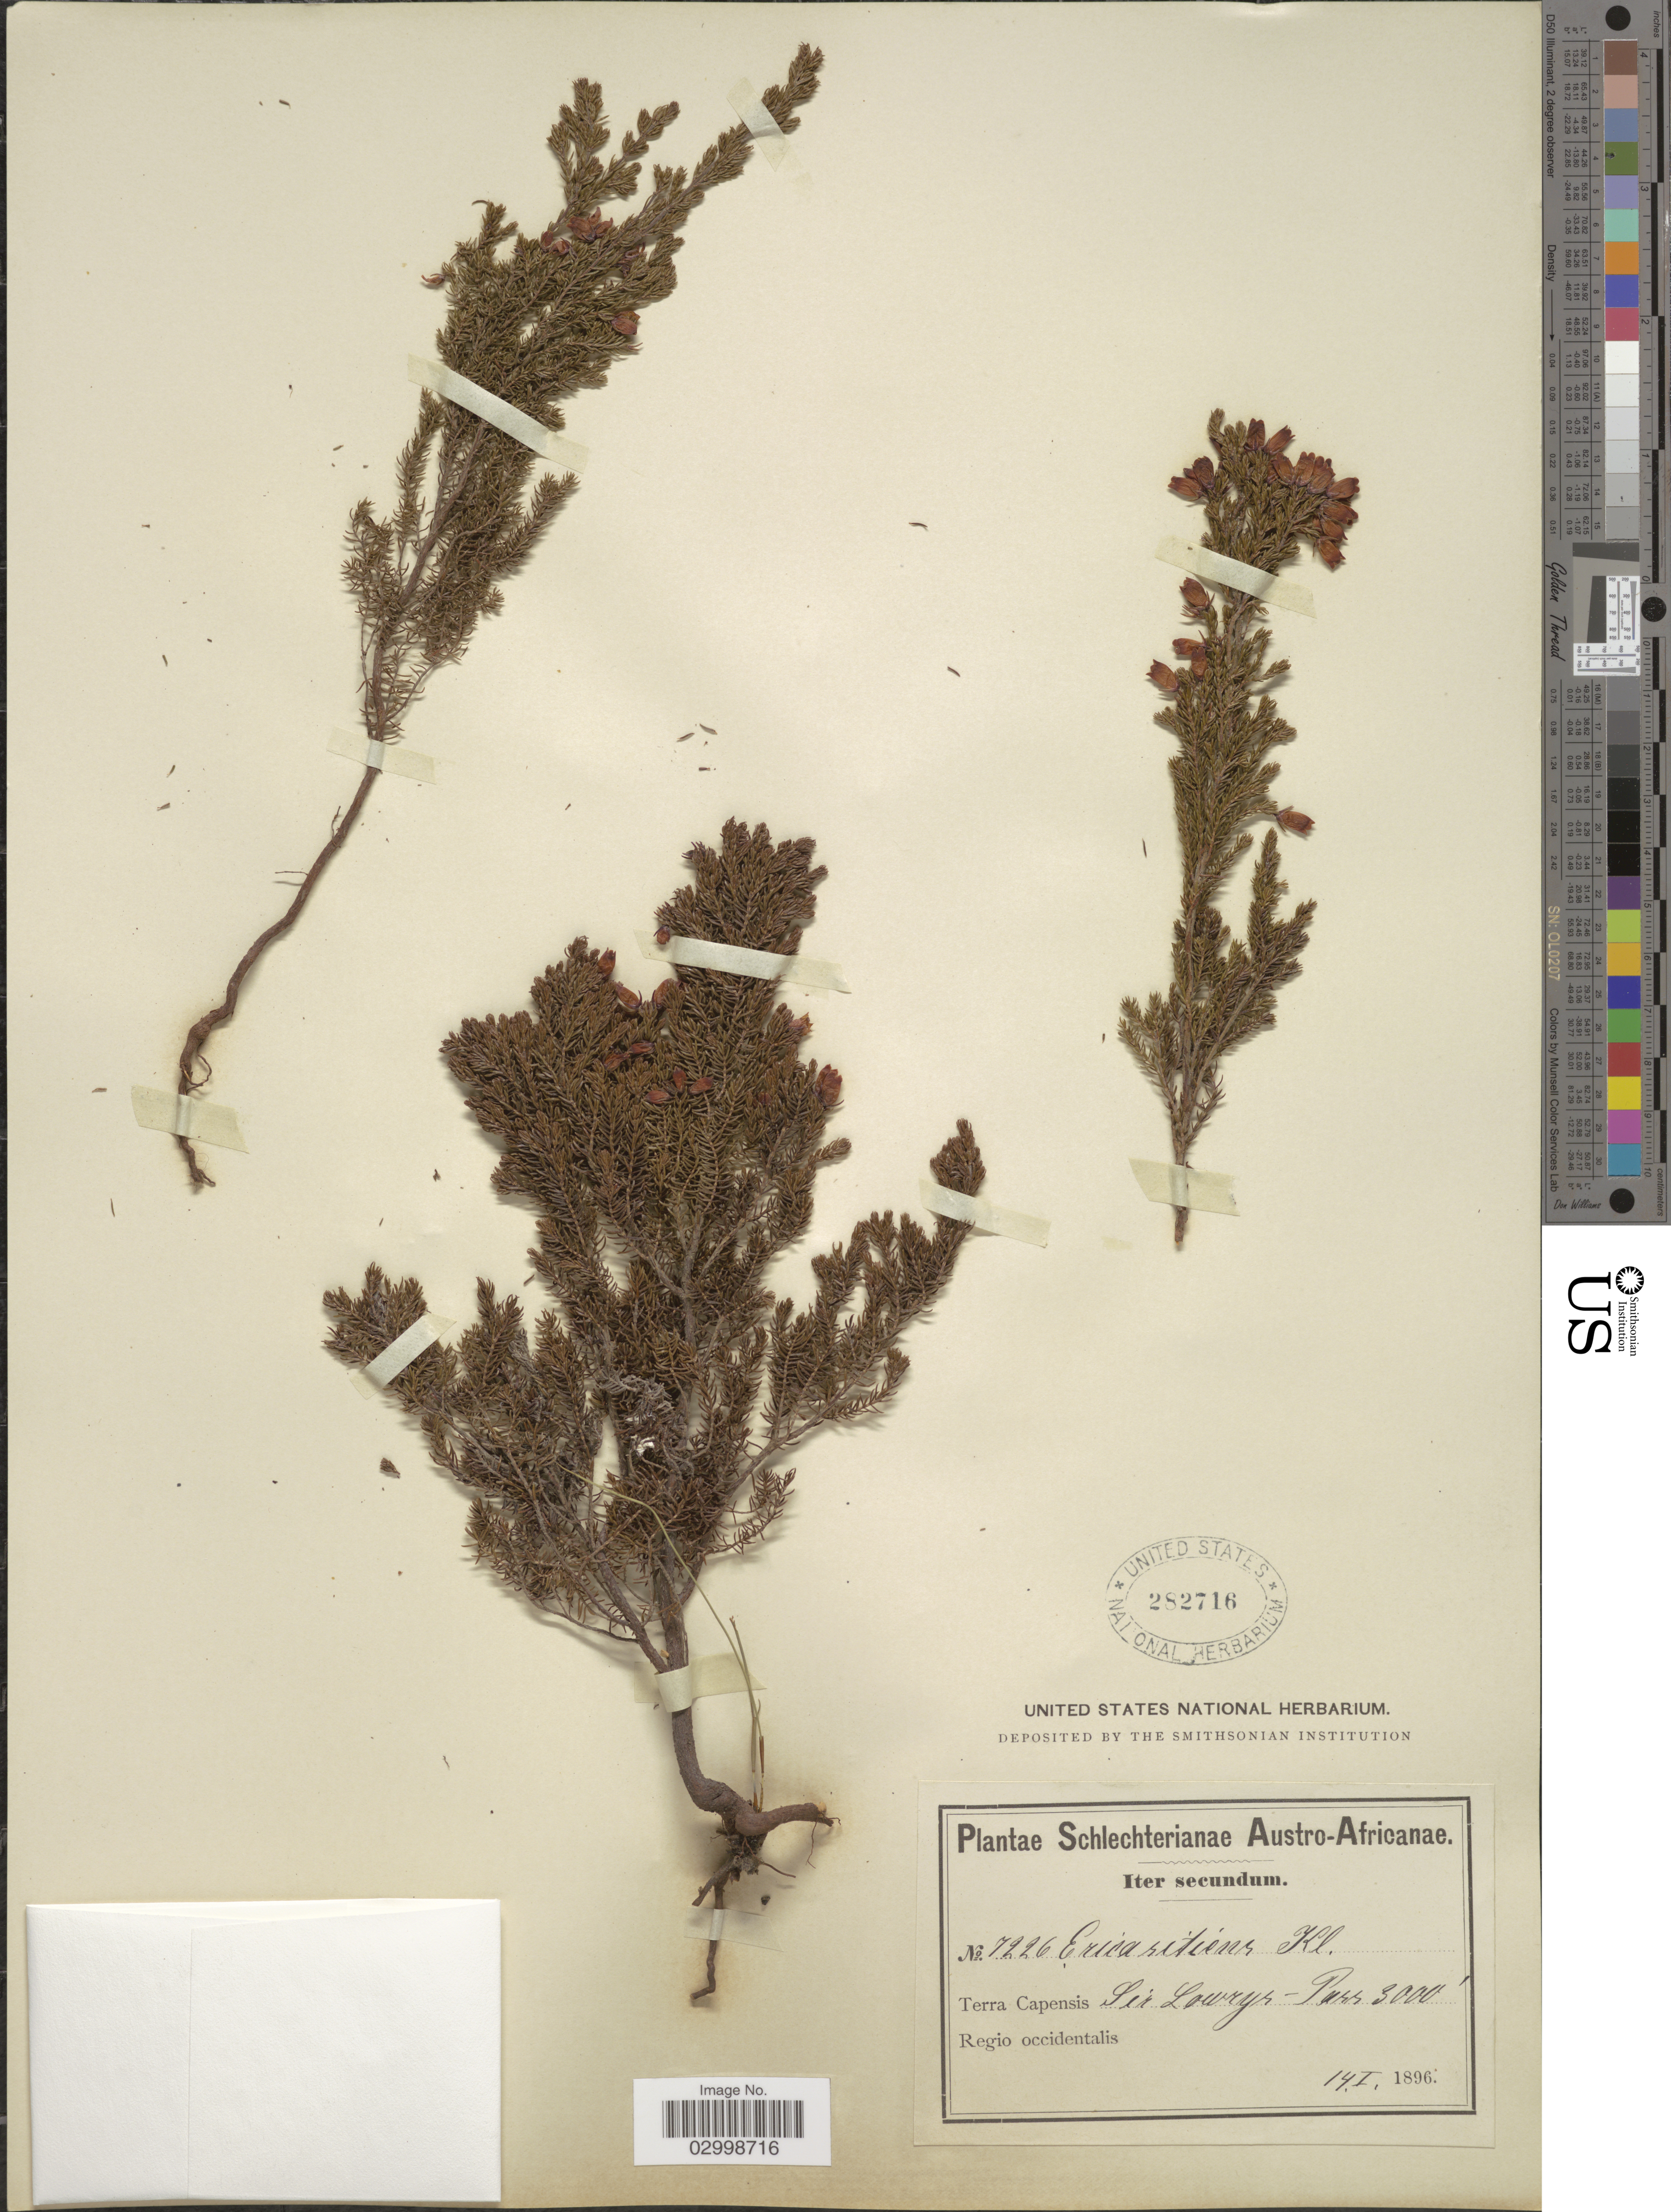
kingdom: Plantae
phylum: Tracheophyta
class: Magnoliopsida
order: Ericales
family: Ericaceae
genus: Erica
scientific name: Erica sitiens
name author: Klotzsch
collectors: Schlechter, --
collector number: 7226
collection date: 1896-01-14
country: South Africa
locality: Austro-Africanae. Terra Capensis. Sir Lowrys. Regio occidentalis.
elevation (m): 914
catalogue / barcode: US 282716